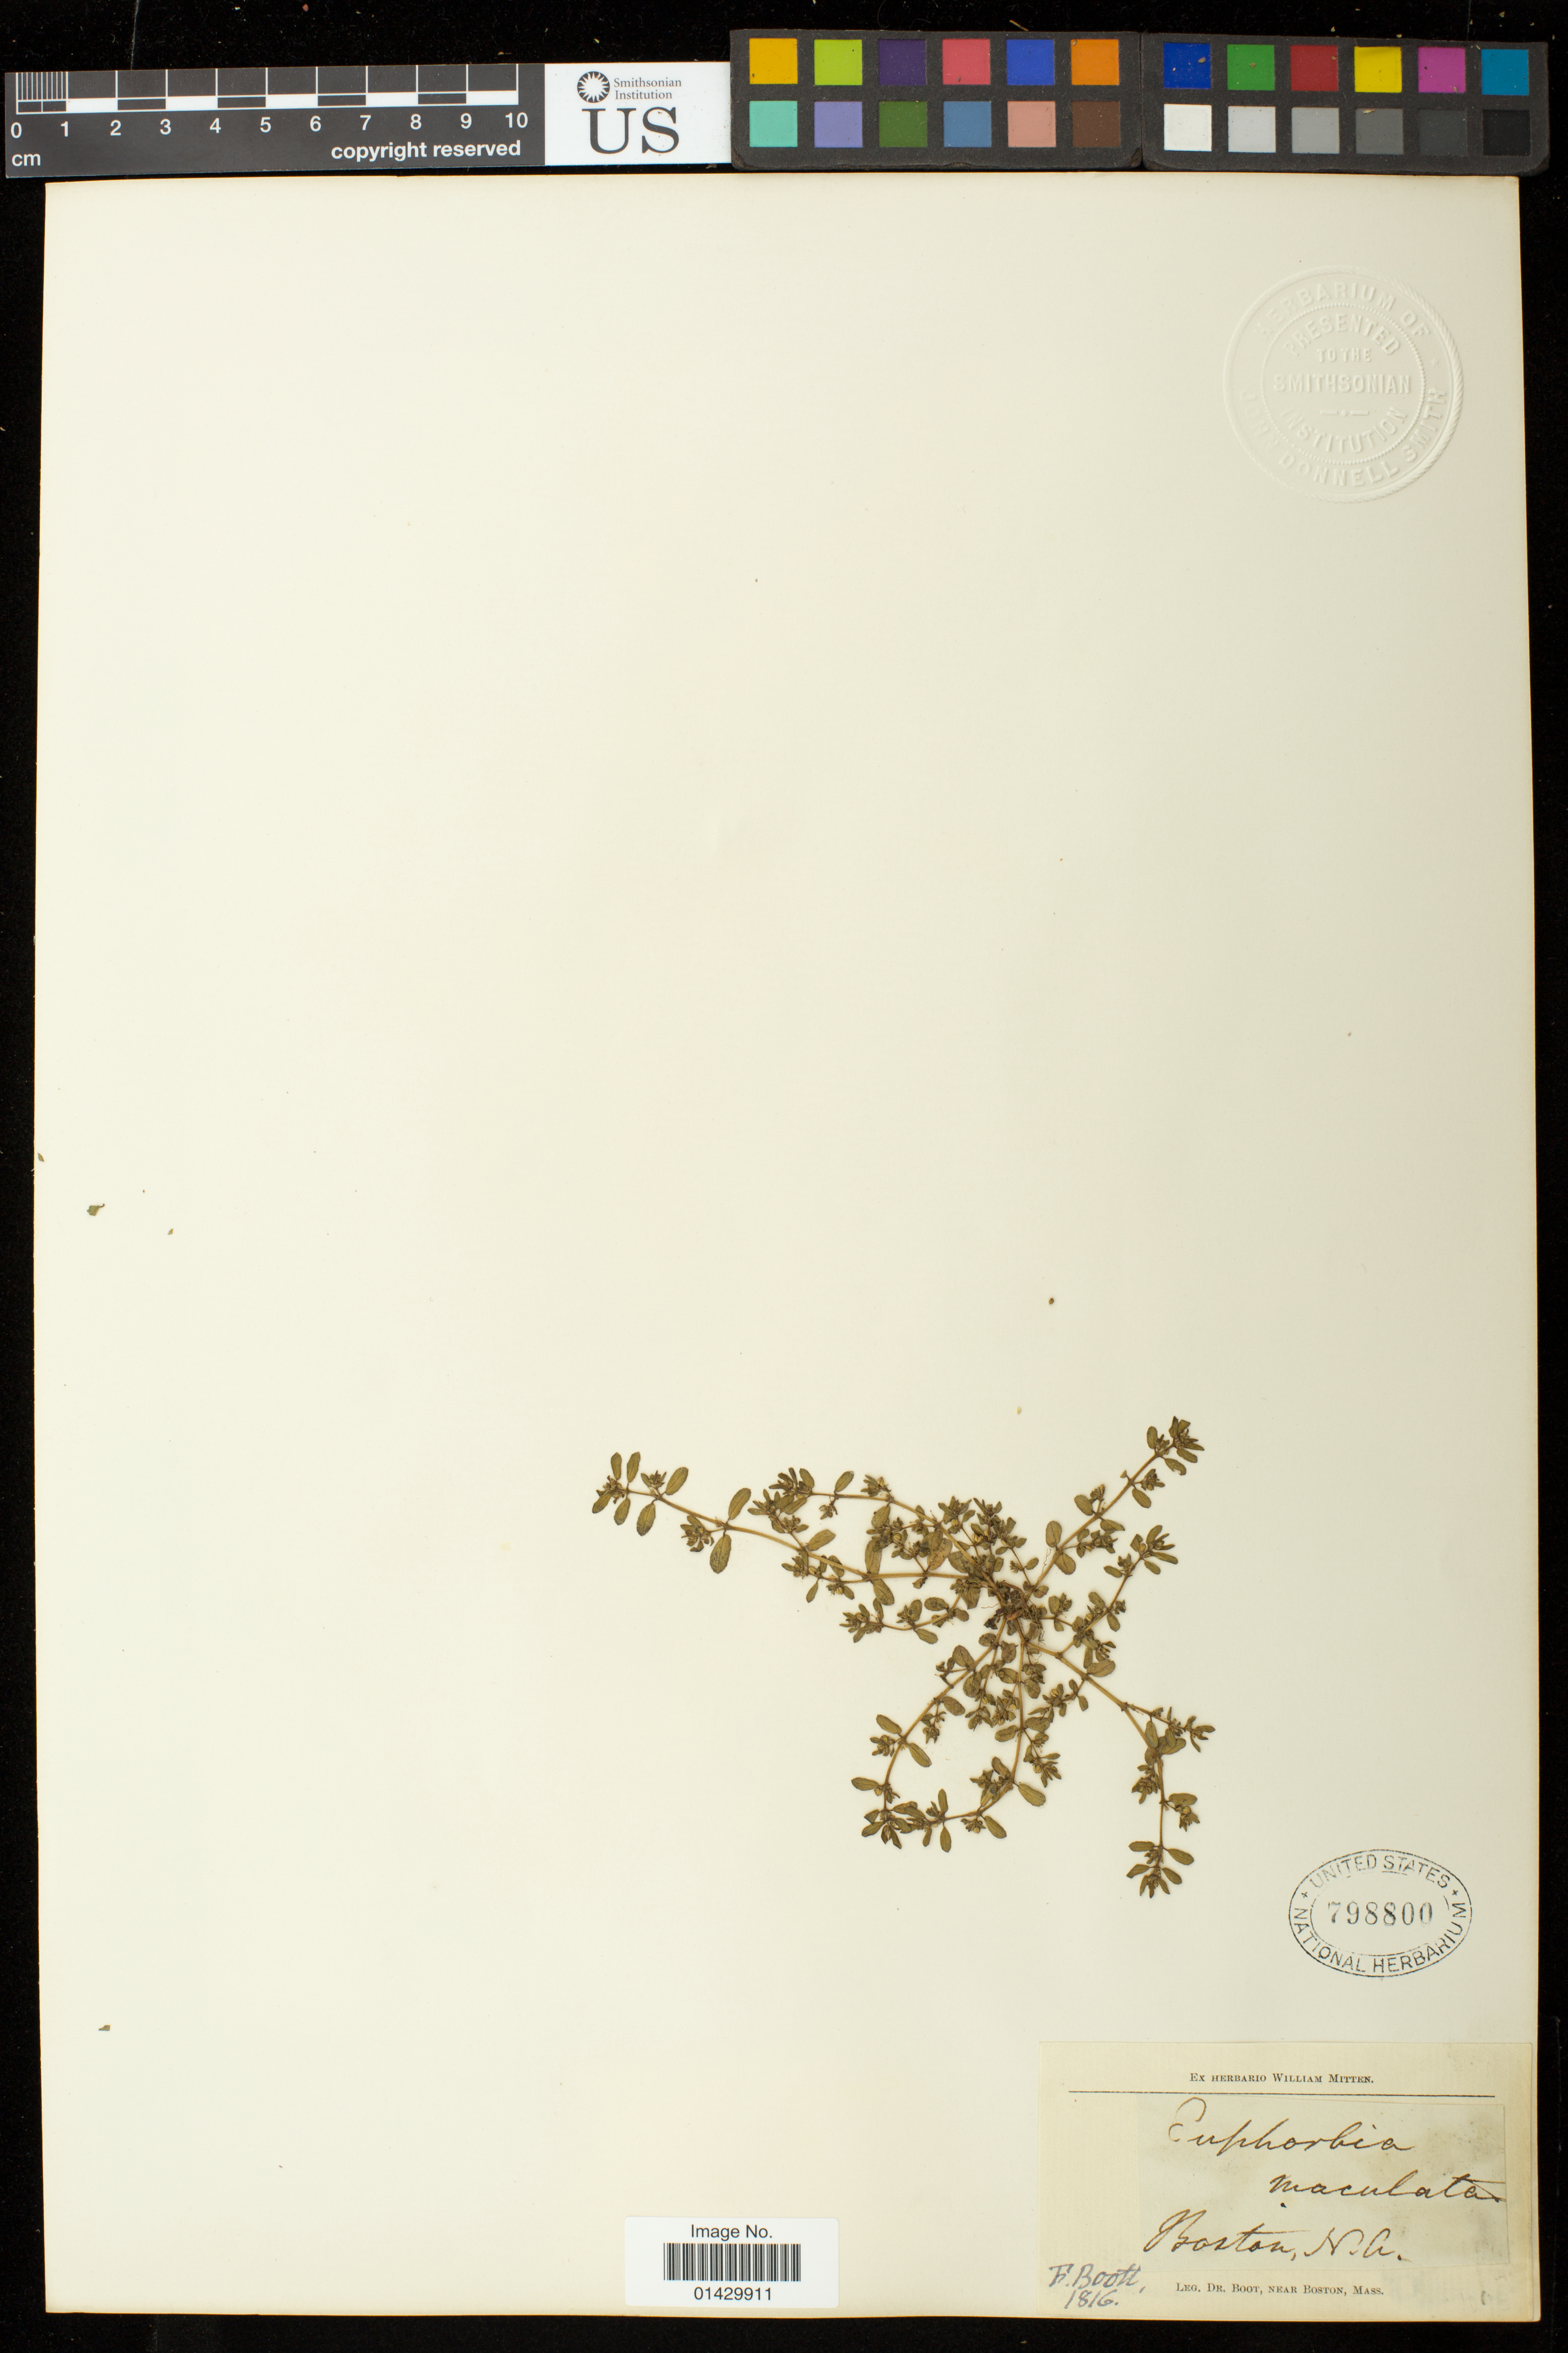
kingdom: Plantae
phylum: Tracheophyta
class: Magnoliopsida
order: Malpighiales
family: Euphorbiaceae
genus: Euphorbia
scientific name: Euphorbia maculata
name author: L.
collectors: F. Booth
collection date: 1816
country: United States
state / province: Massachusetts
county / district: Suffolk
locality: Near Boston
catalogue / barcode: US 798800